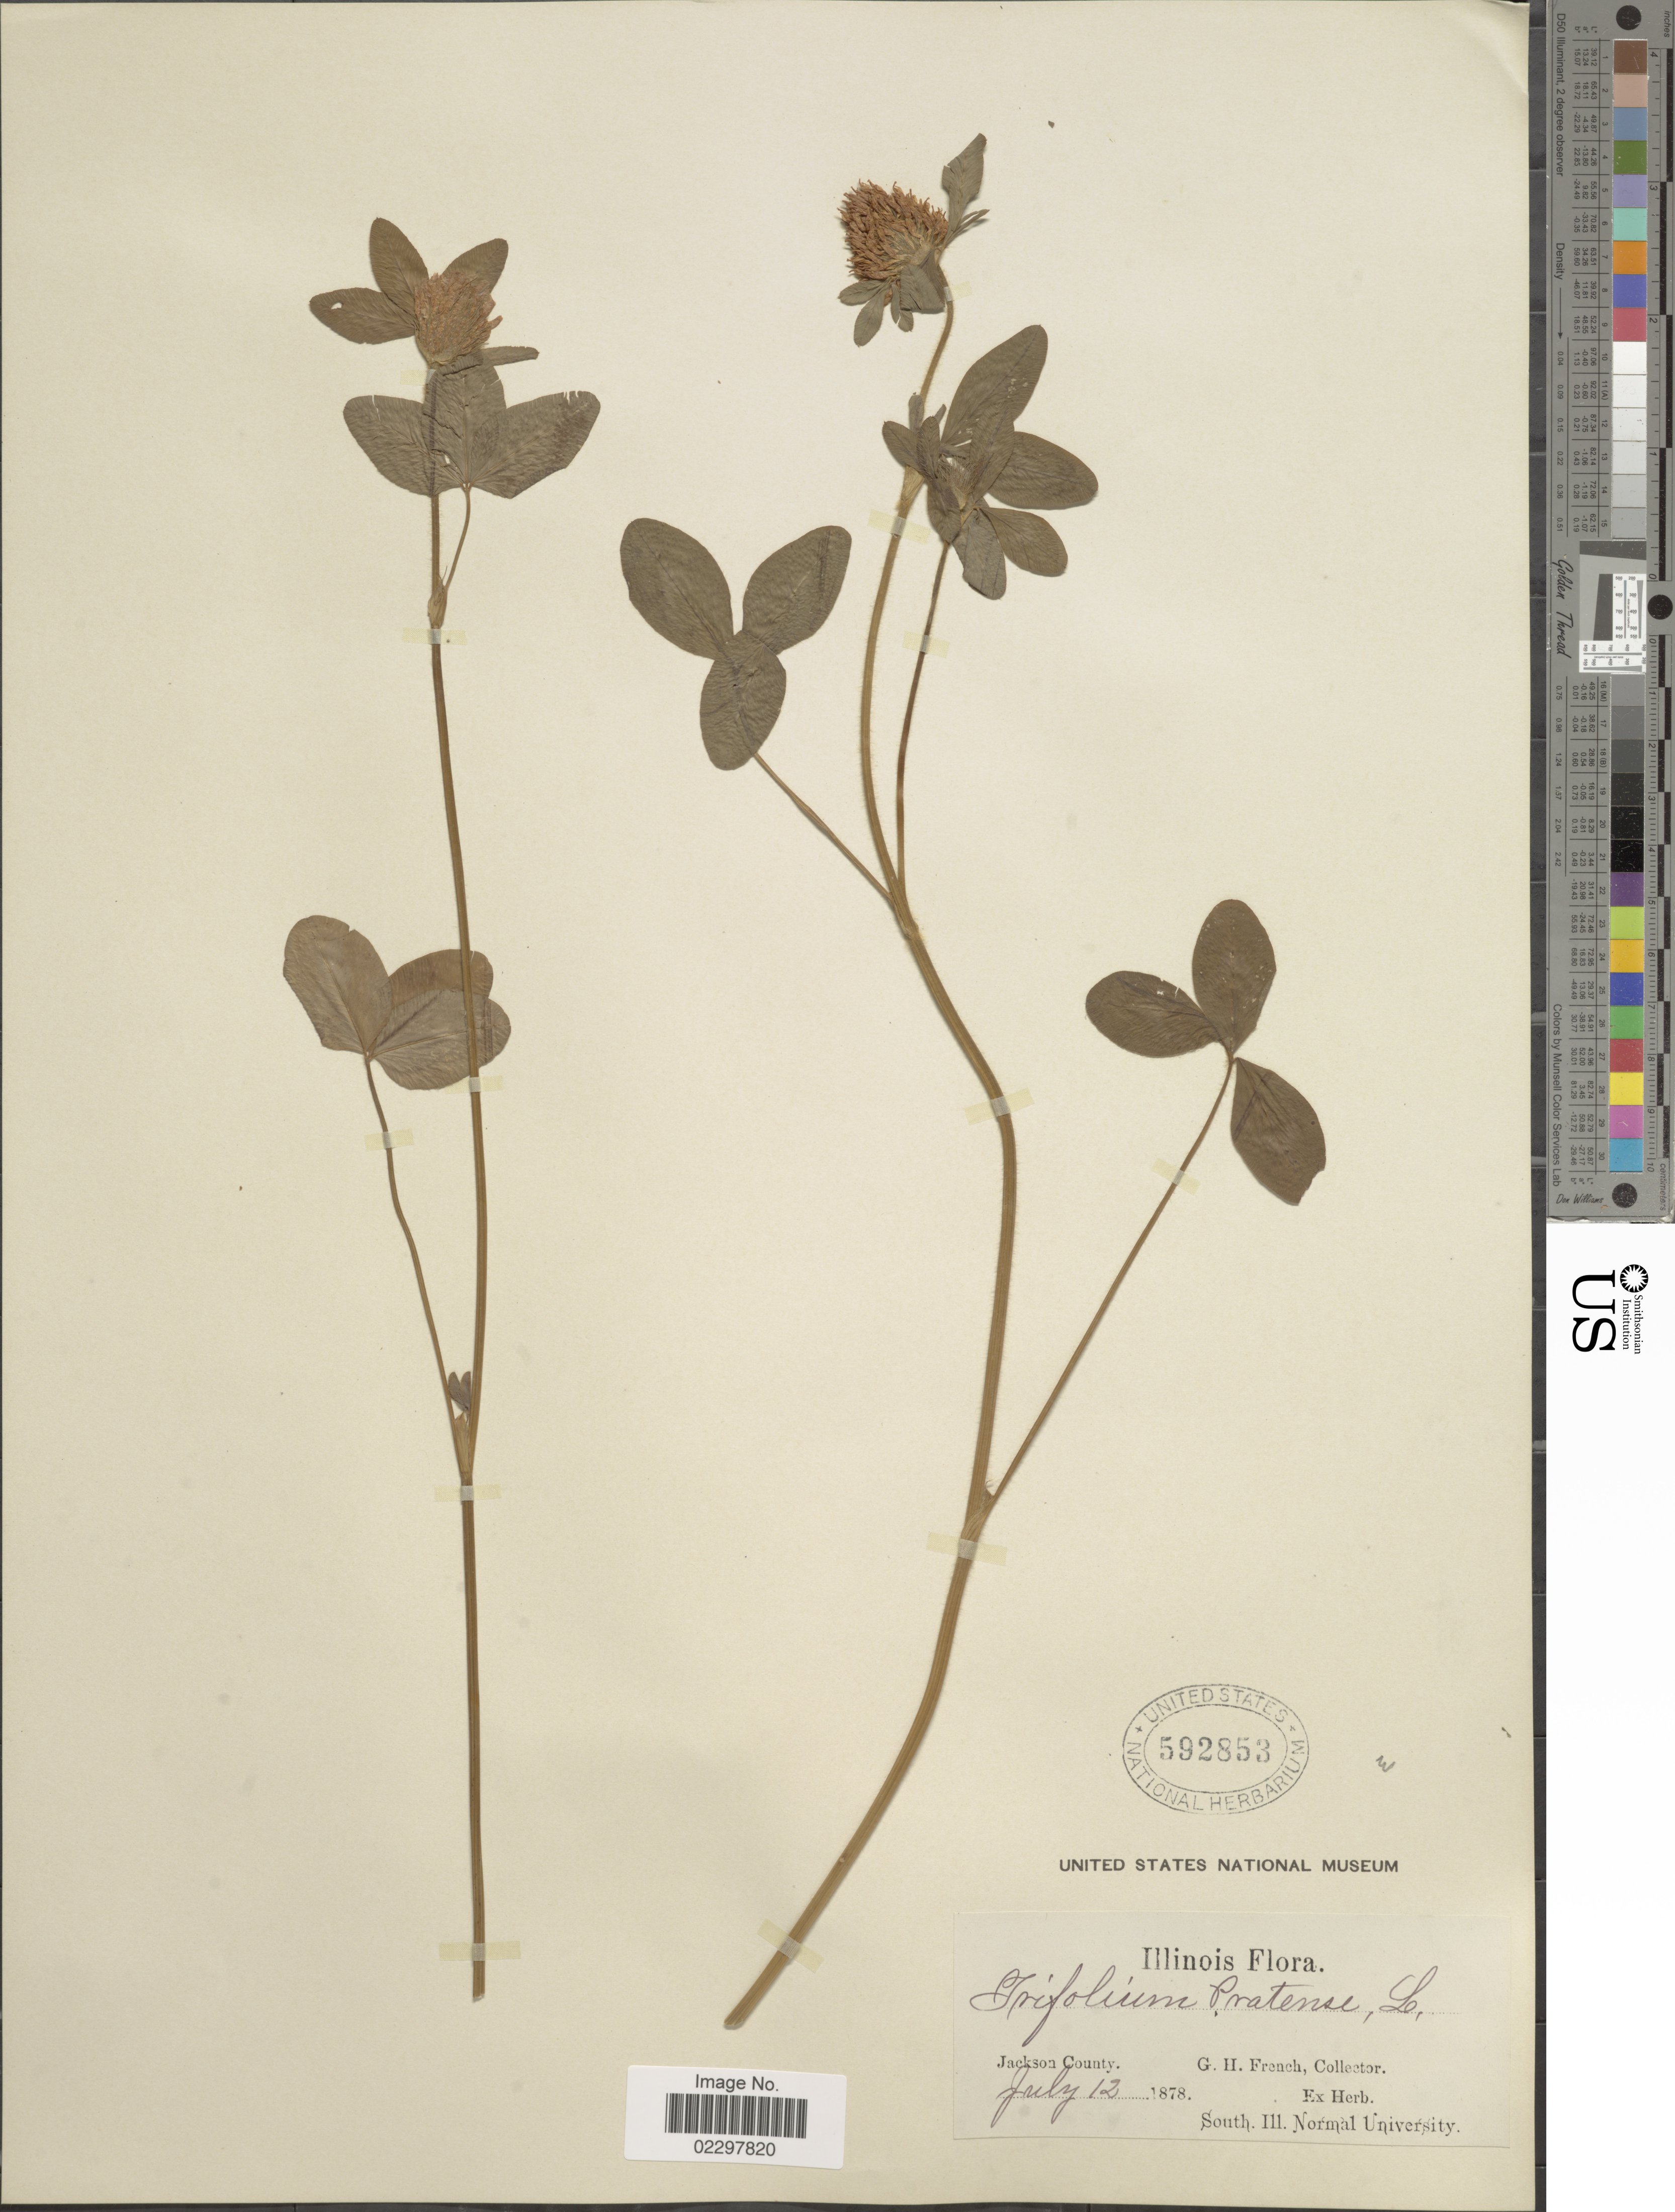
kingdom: Plantae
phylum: Tracheophyta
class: Magnoliopsida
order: Fabales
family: Fabaceae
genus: Trifolium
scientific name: Trifolium pratense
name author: L.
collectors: G. H. French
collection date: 1878-07-12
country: United States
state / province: Illinois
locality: Jackson County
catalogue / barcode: US 592853